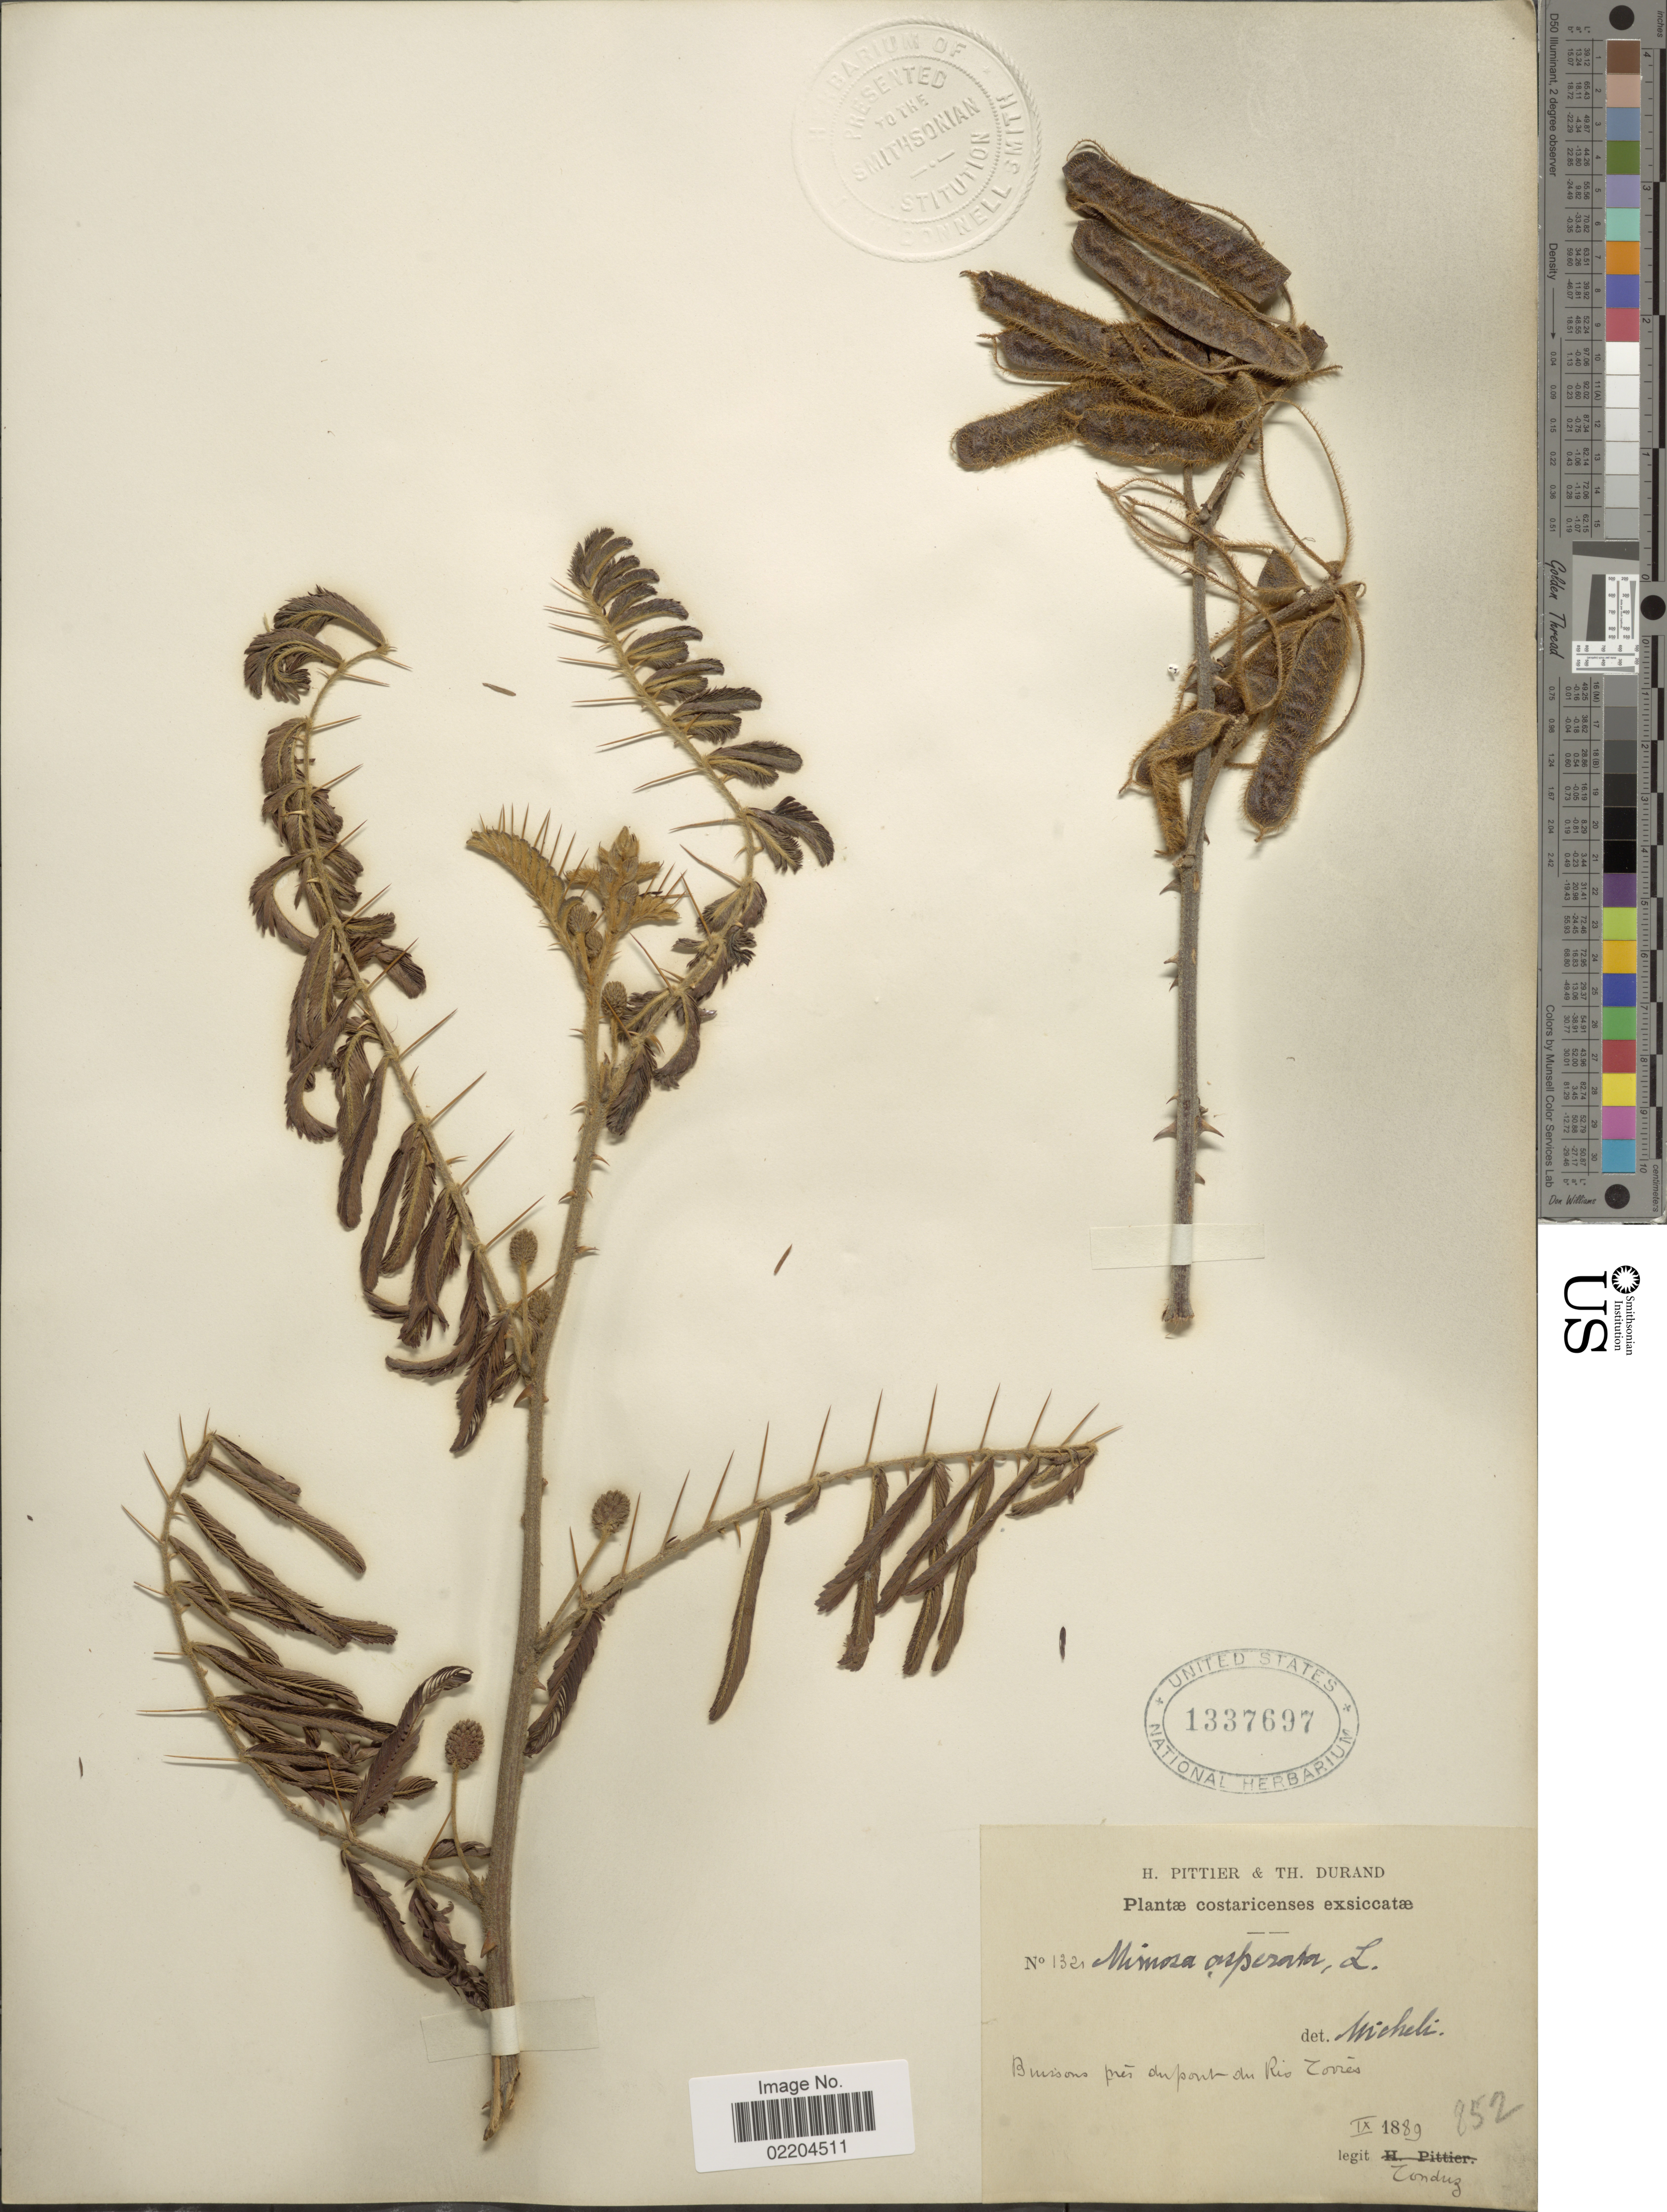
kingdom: Plantae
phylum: Tracheophyta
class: Magnoliopsida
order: Fabales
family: Fabaceae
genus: Mimosa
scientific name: Mimosa pigra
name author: L.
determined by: Strong, Mark T., (BOT), Smithsonian Institution - National Museum of Natural History (UNITED STATES)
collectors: A. Tonduz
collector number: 1321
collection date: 1889-09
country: Costa Rica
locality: Buissons pres du pont du Rio Torres.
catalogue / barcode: US 1337697